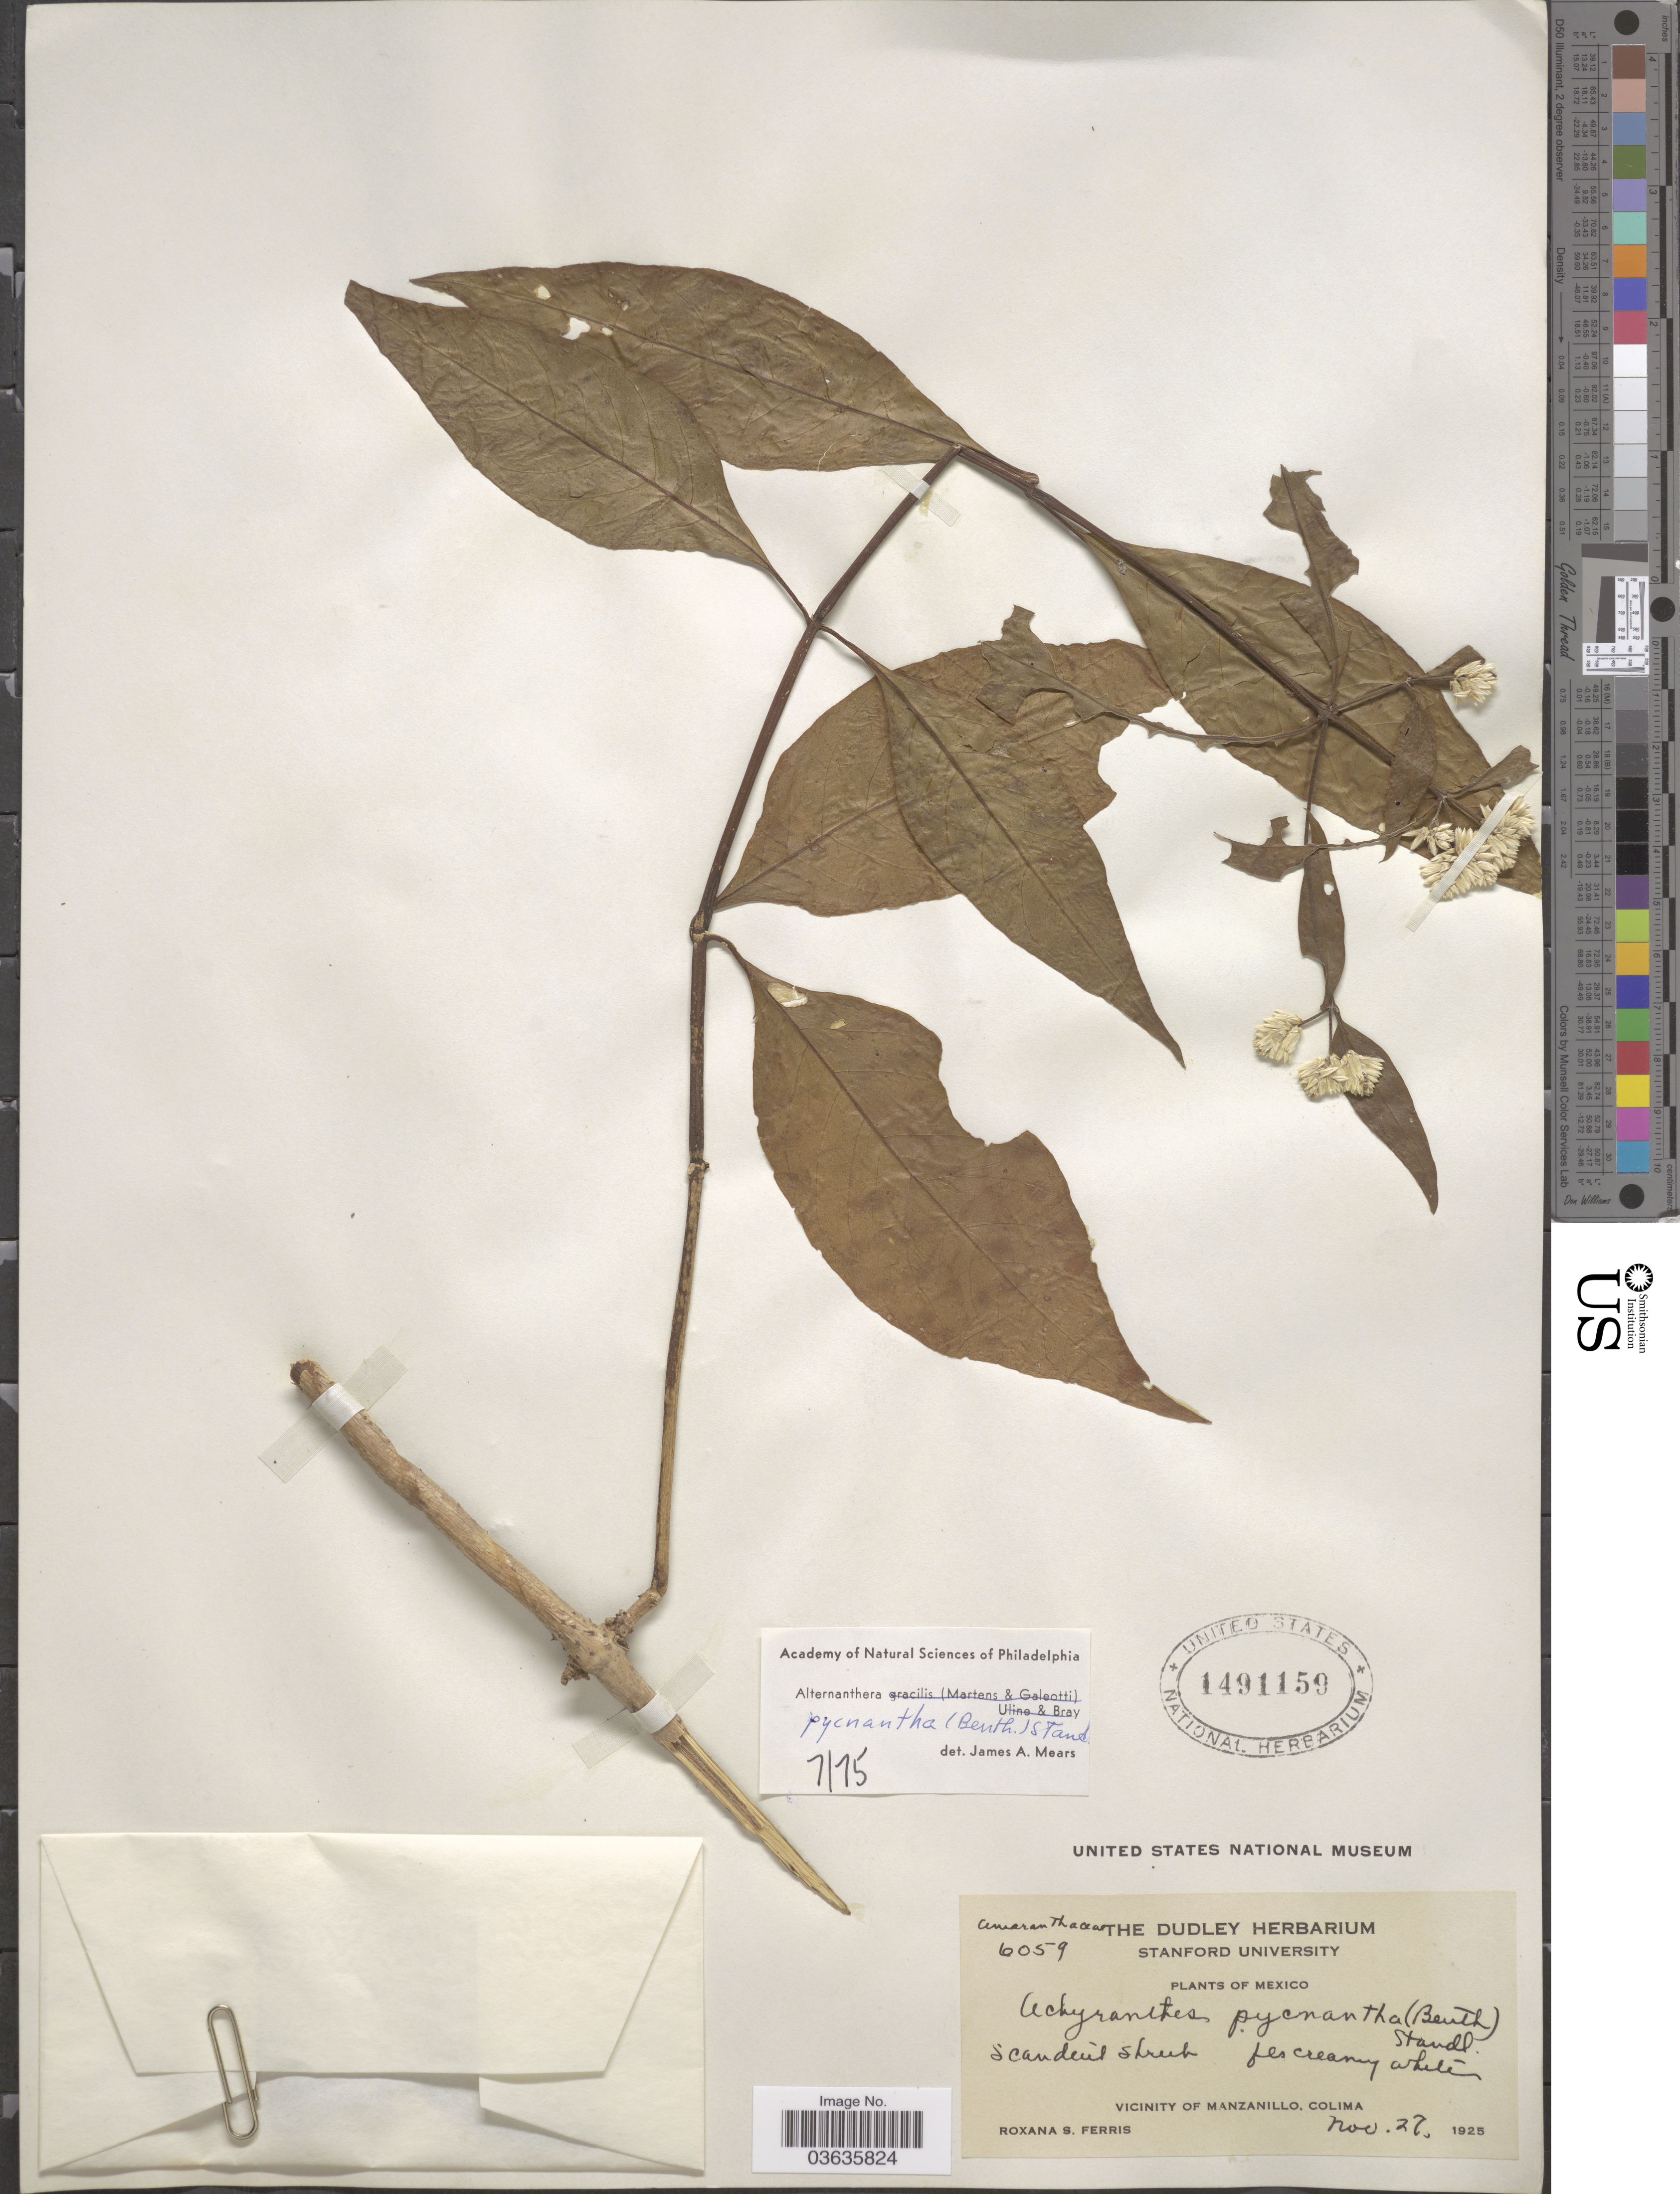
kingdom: Plantae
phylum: Tracheophyta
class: Magnoliopsida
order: Caryophyllales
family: Amaranthaceae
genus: Alternanthera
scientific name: Alternanthera pycnantha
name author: (Benth.) Standl.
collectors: R. S. Ferris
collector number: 6059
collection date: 1925-11-27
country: Mexico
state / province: Colima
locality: Vicinity of Manzanillo.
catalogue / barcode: US 1491159